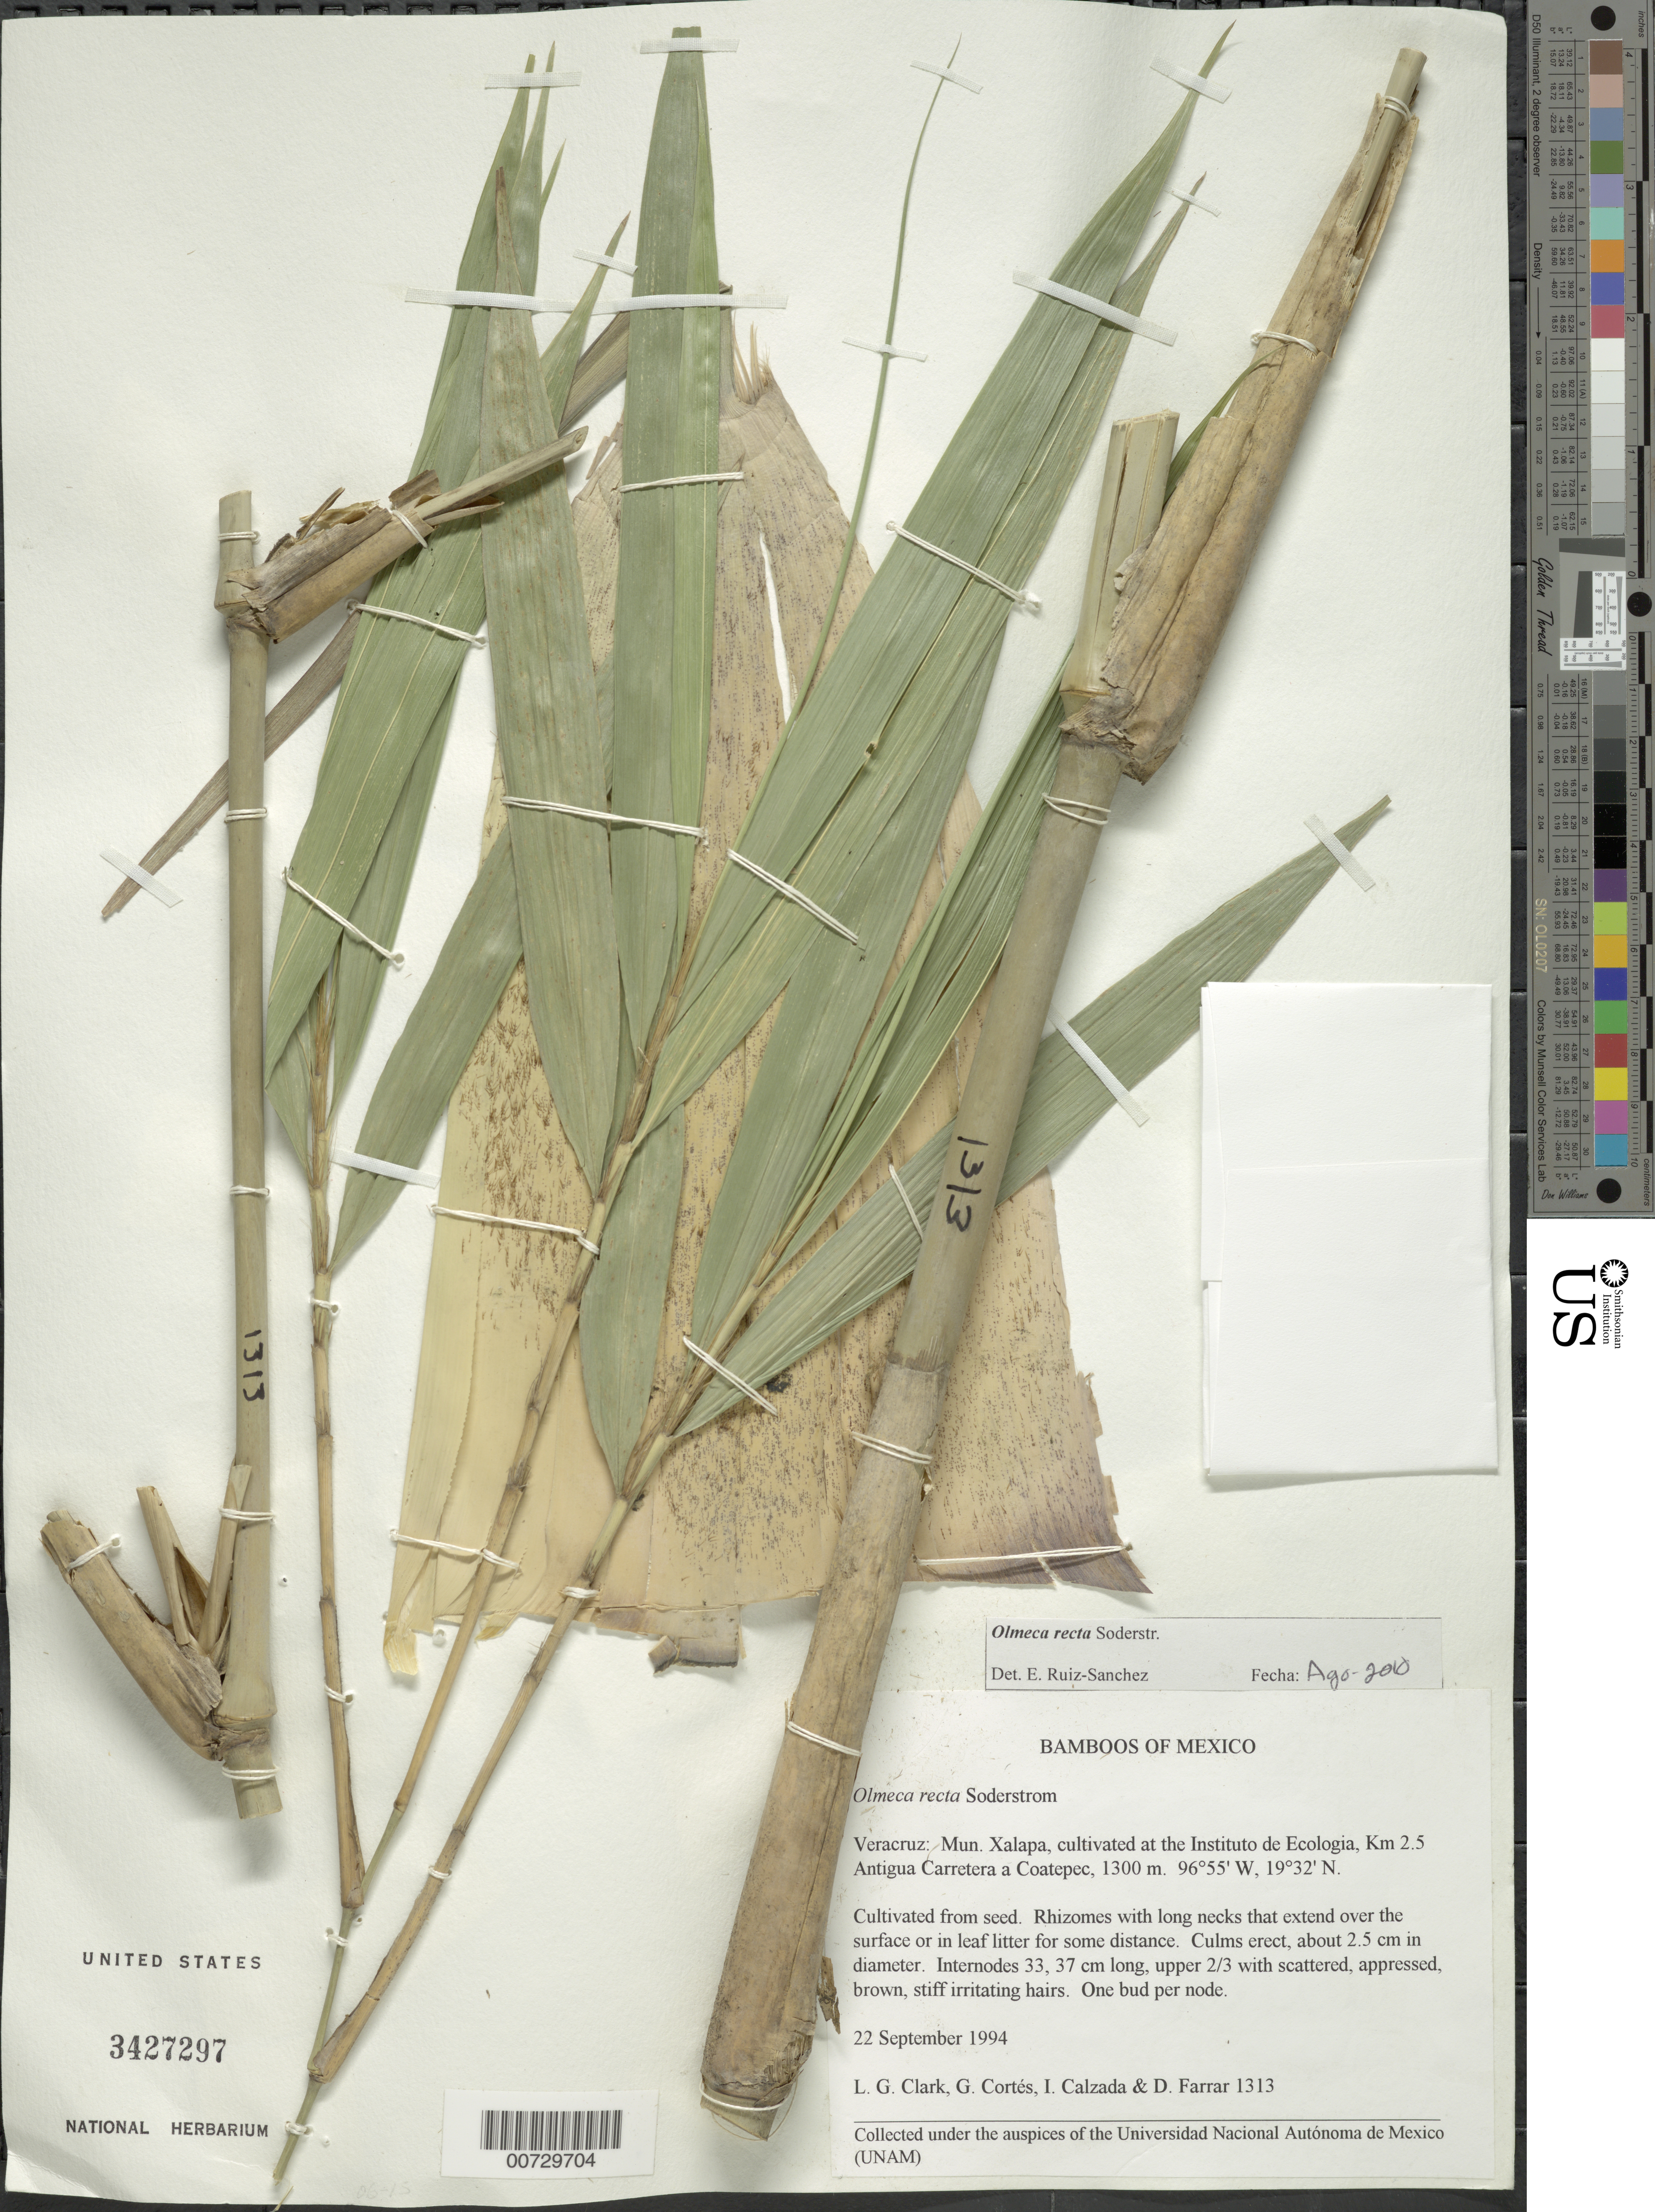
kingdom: Plantae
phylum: Tracheophyta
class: Liliopsida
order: Poales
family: Poaceae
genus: Olmeca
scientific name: Olmeca recta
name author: Soderstr.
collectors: L. G. Clark, G. Cortés R., I. Calzada & D. R. Farrar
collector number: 1313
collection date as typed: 22 Sep 1994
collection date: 1994-09-22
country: Mexico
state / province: Veracruz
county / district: Xalapa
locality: Antigua Carretera a Coatepec.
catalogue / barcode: US 3427297